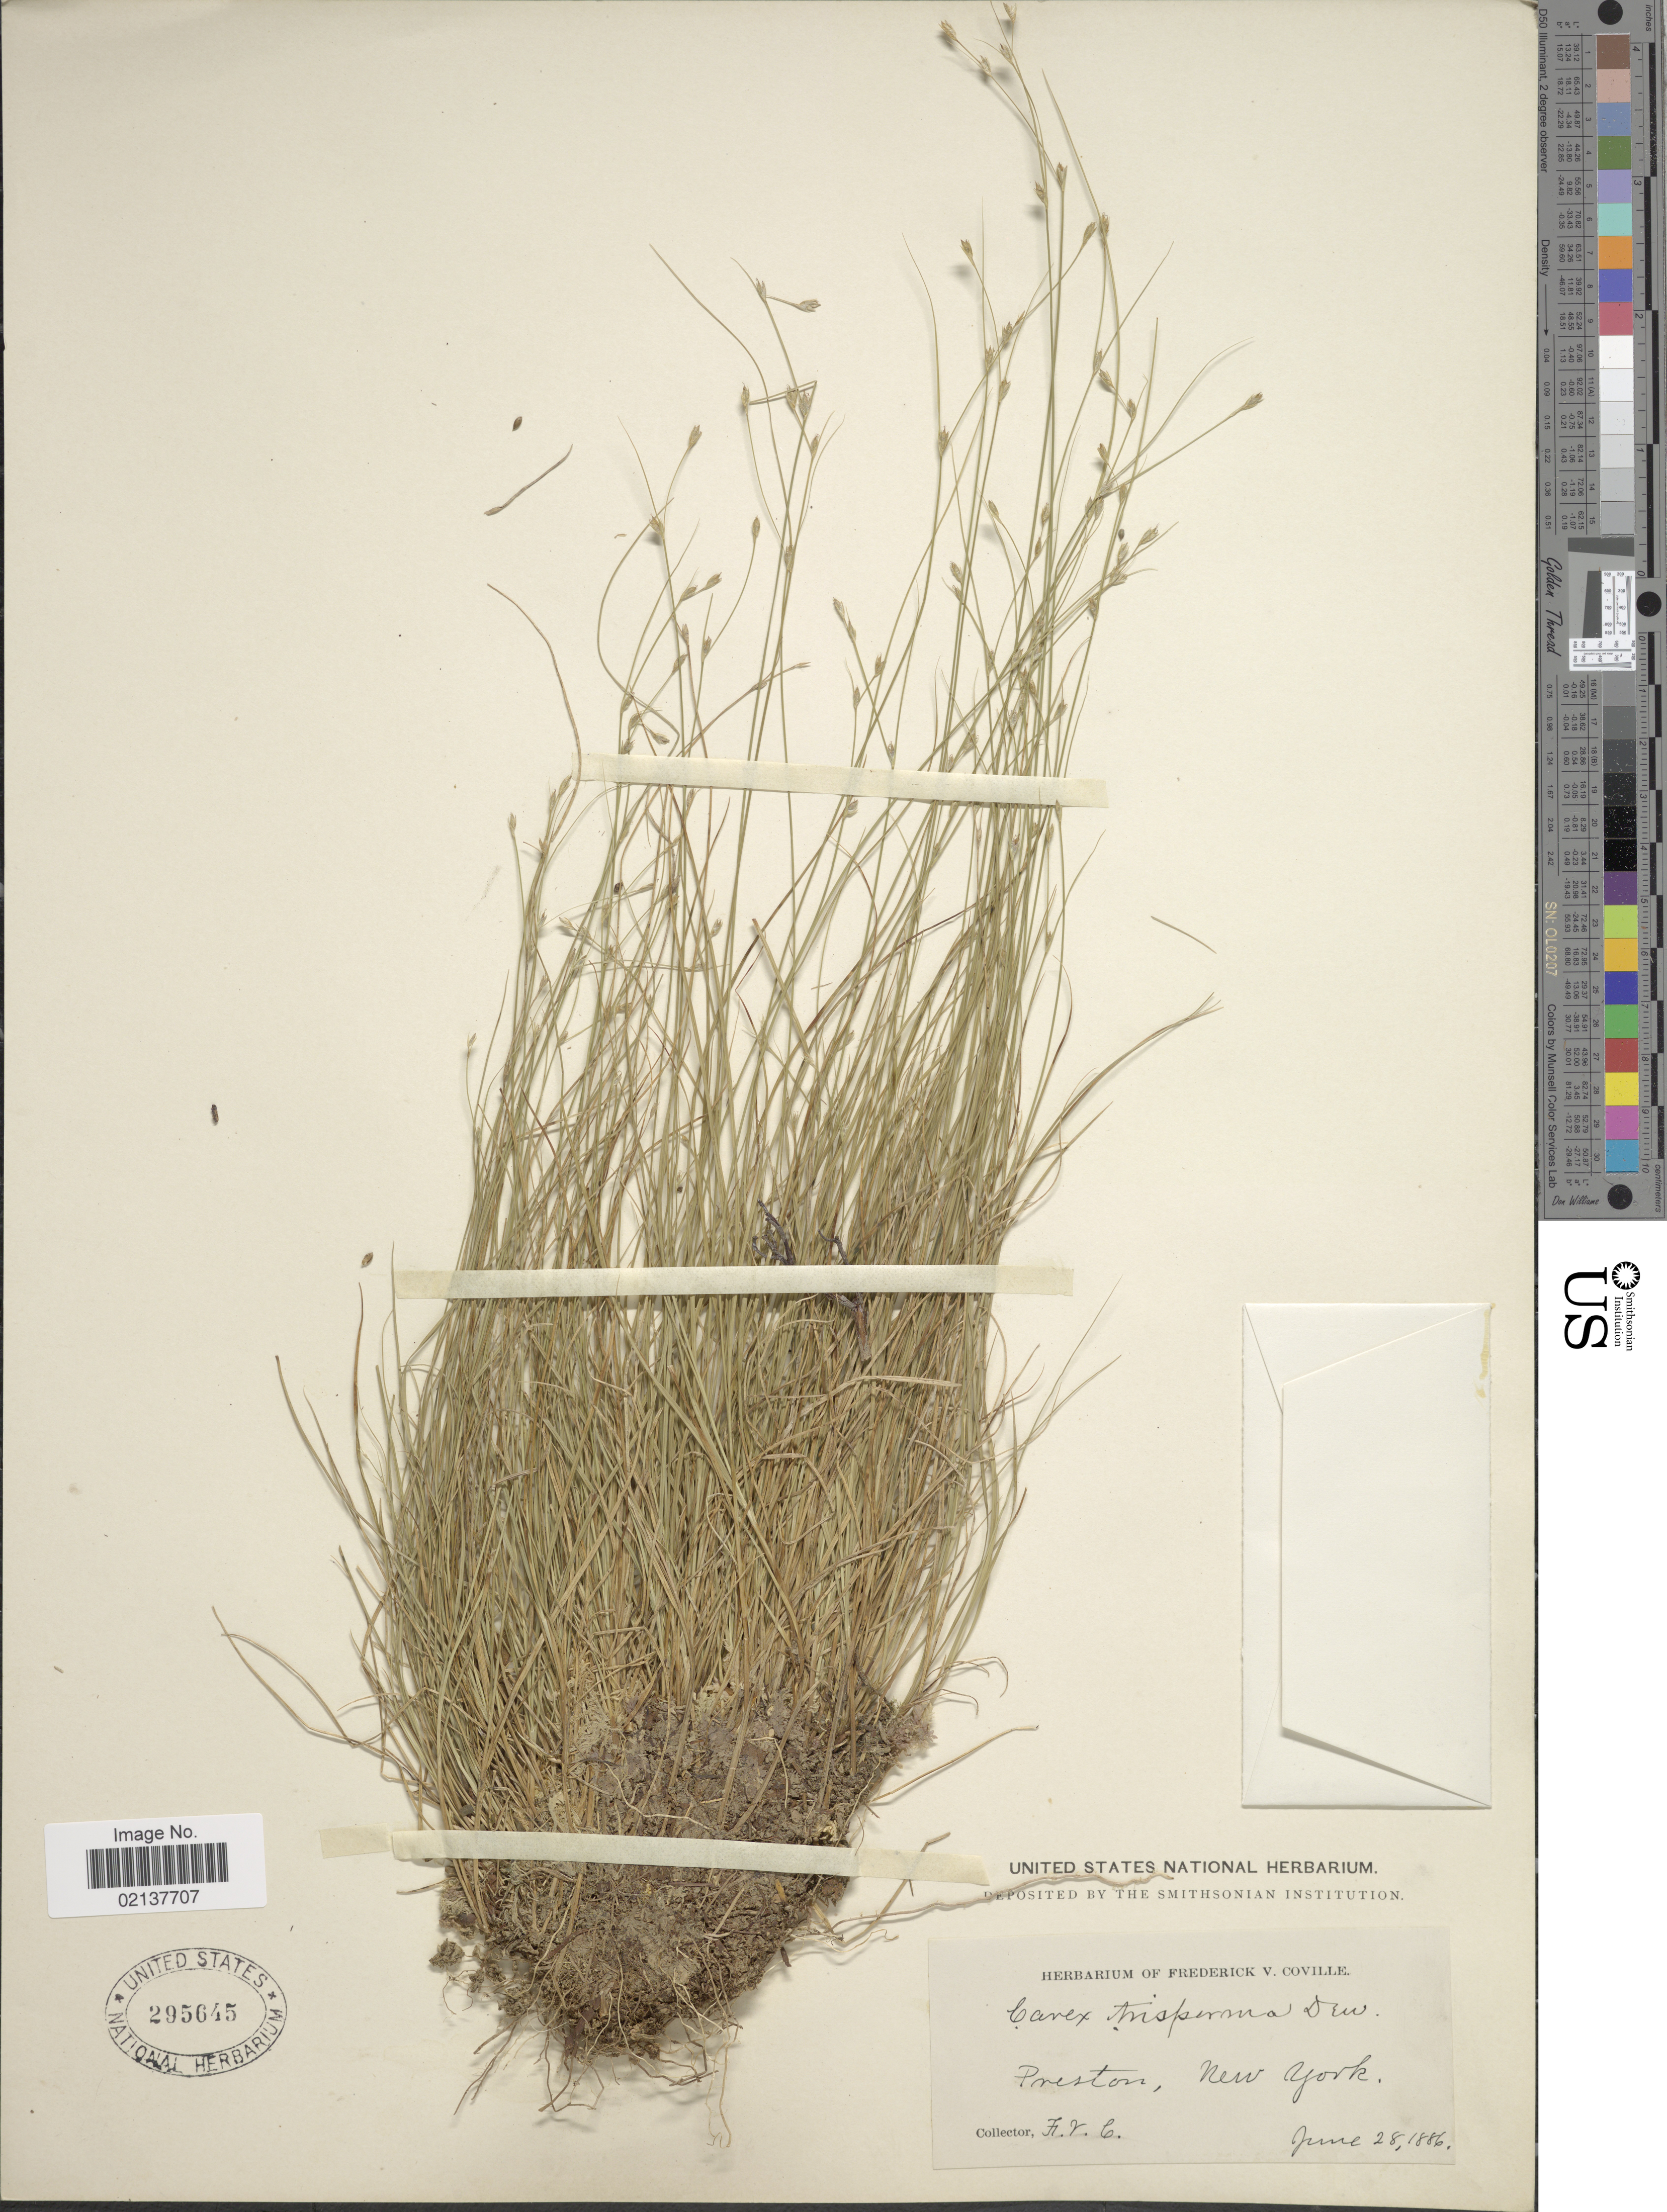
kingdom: Plantae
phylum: Tracheophyta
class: Liliopsida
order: Poales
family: Cyperaceae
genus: Carex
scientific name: Carex trisperma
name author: Dewey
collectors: F. V. Coville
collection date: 1886-06-28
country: United States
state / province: New York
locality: Preston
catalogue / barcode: US 295645